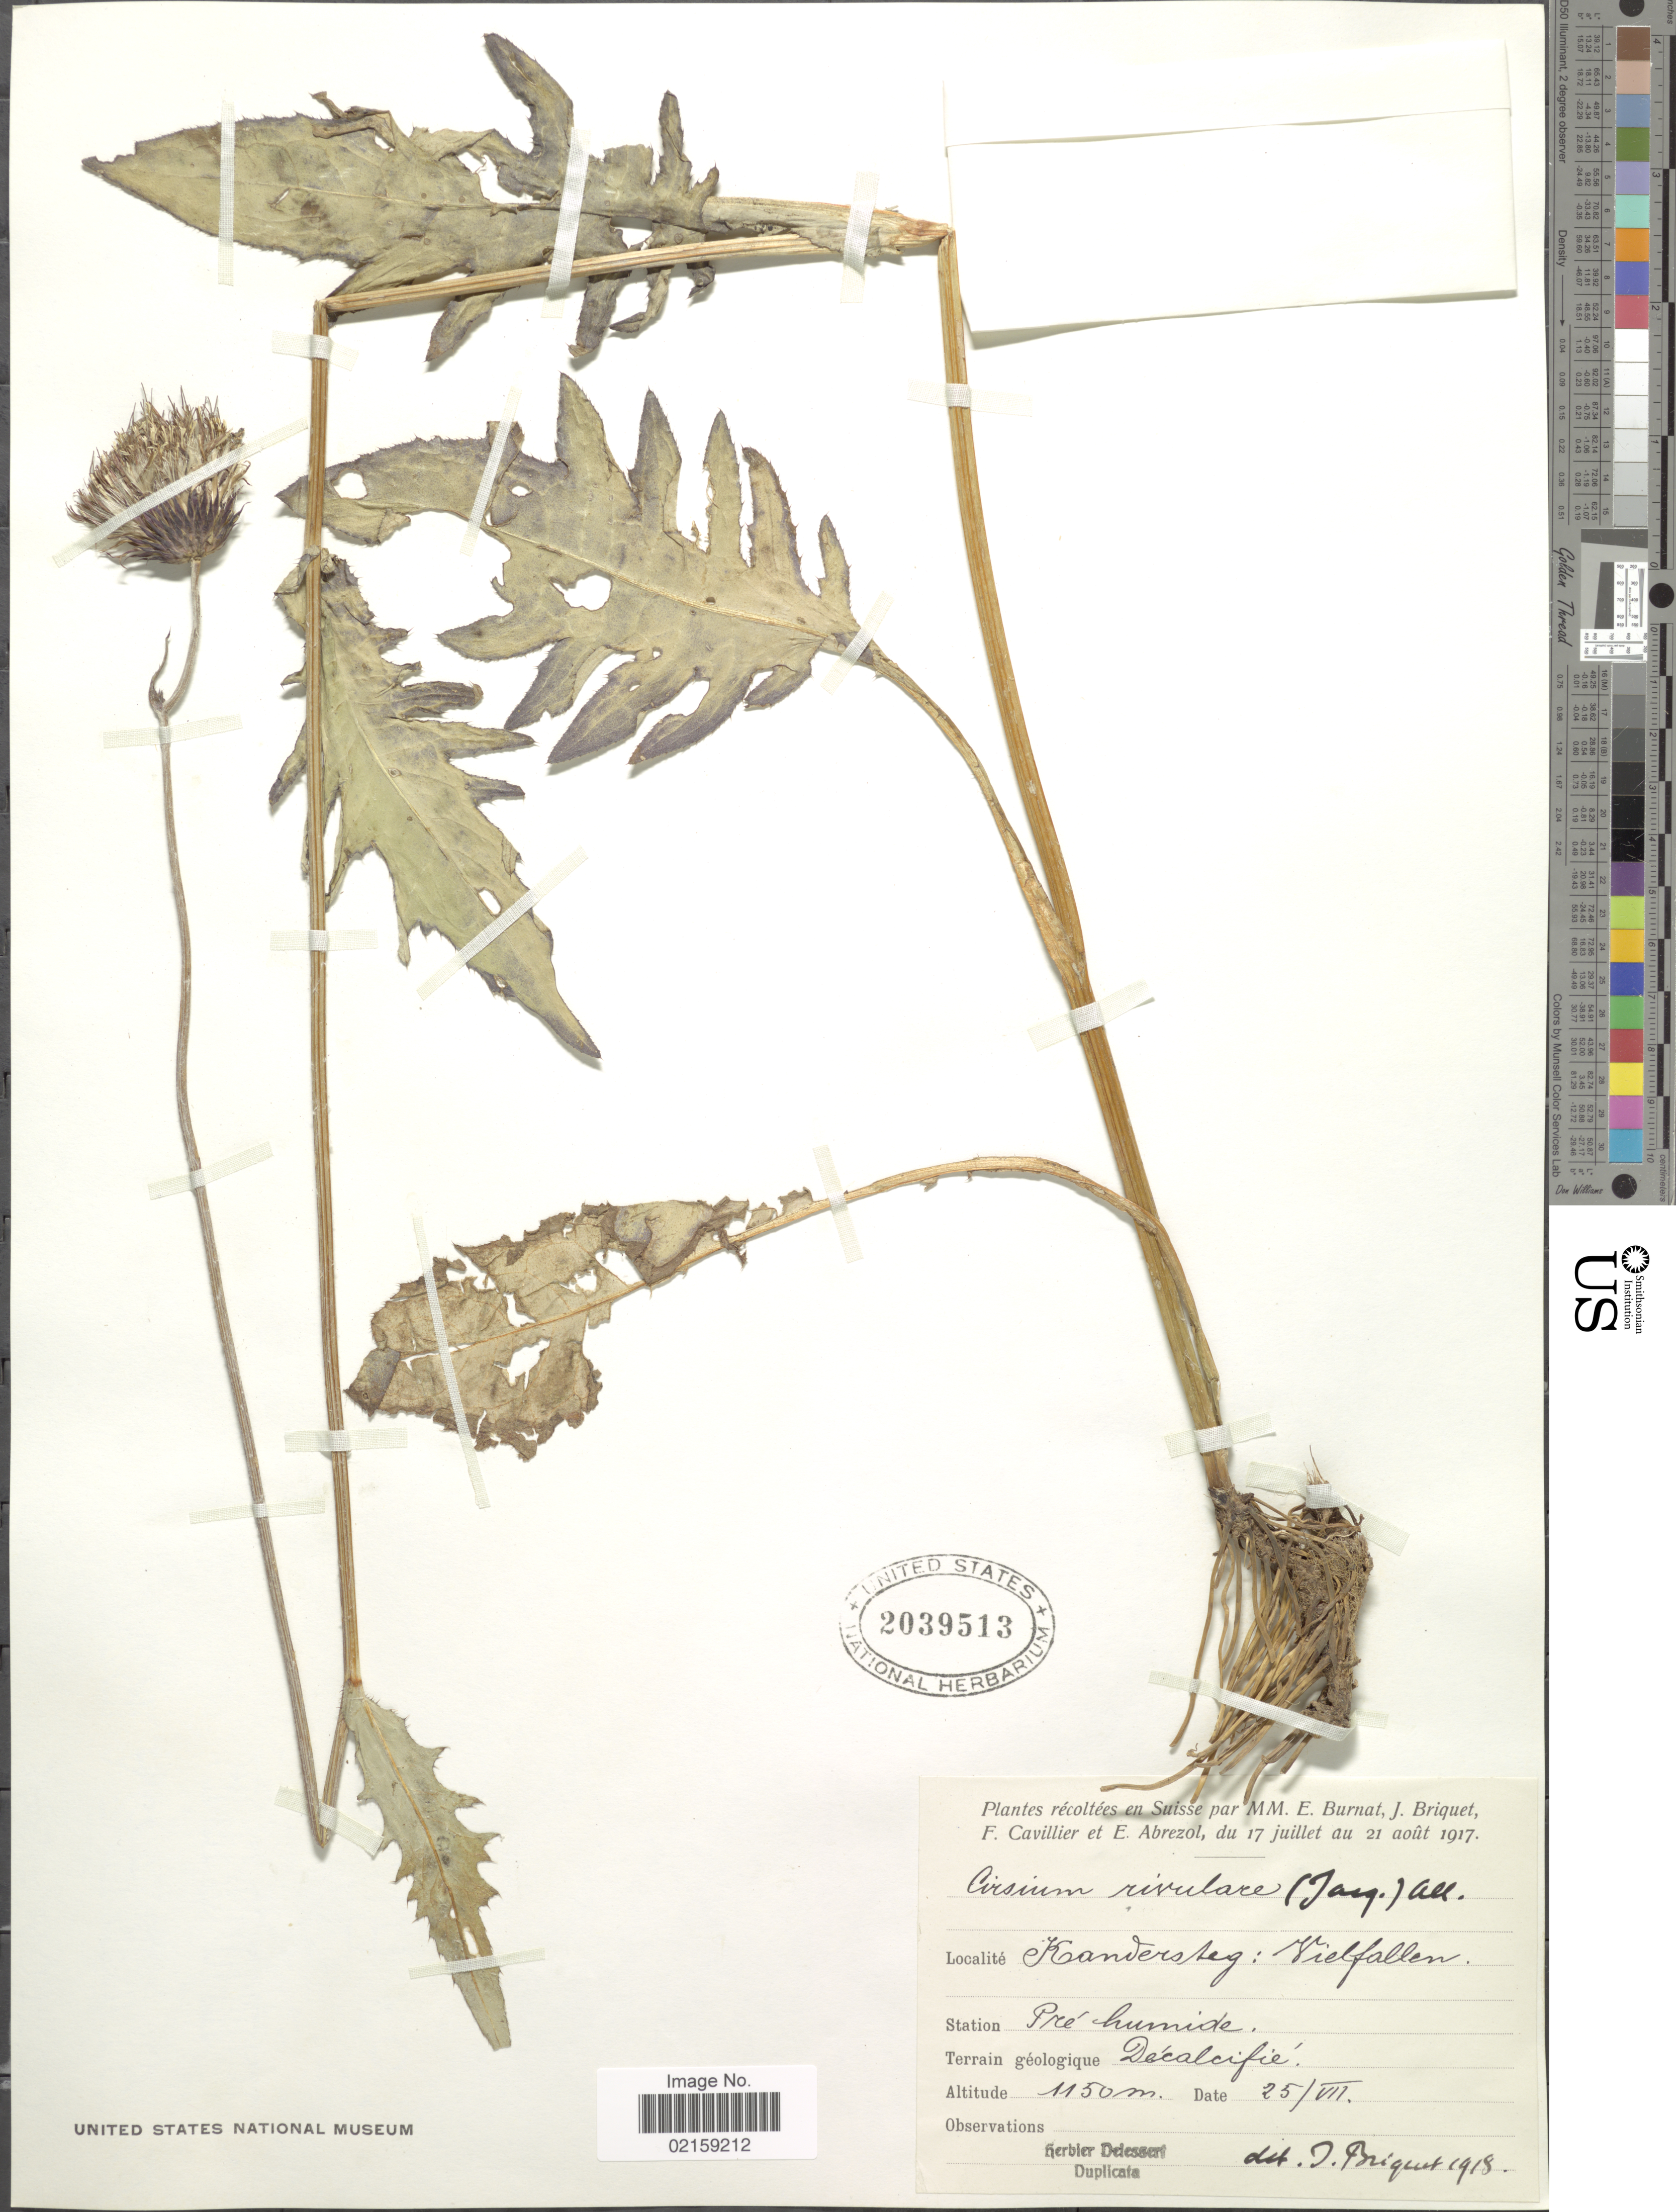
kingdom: Plantae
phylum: Tracheophyta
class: Magnoliopsida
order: Asterales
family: Asteraceae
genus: Cirsium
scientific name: Cirsium rivulare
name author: (Jacq.) All.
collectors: E. Burnat, J. I. Briquet, F. Cavillier & E. Abrezol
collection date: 1917-07-25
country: Switzerland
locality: Station Pre humide. Kandersteg: Vielfallen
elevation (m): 1150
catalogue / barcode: US 2039513